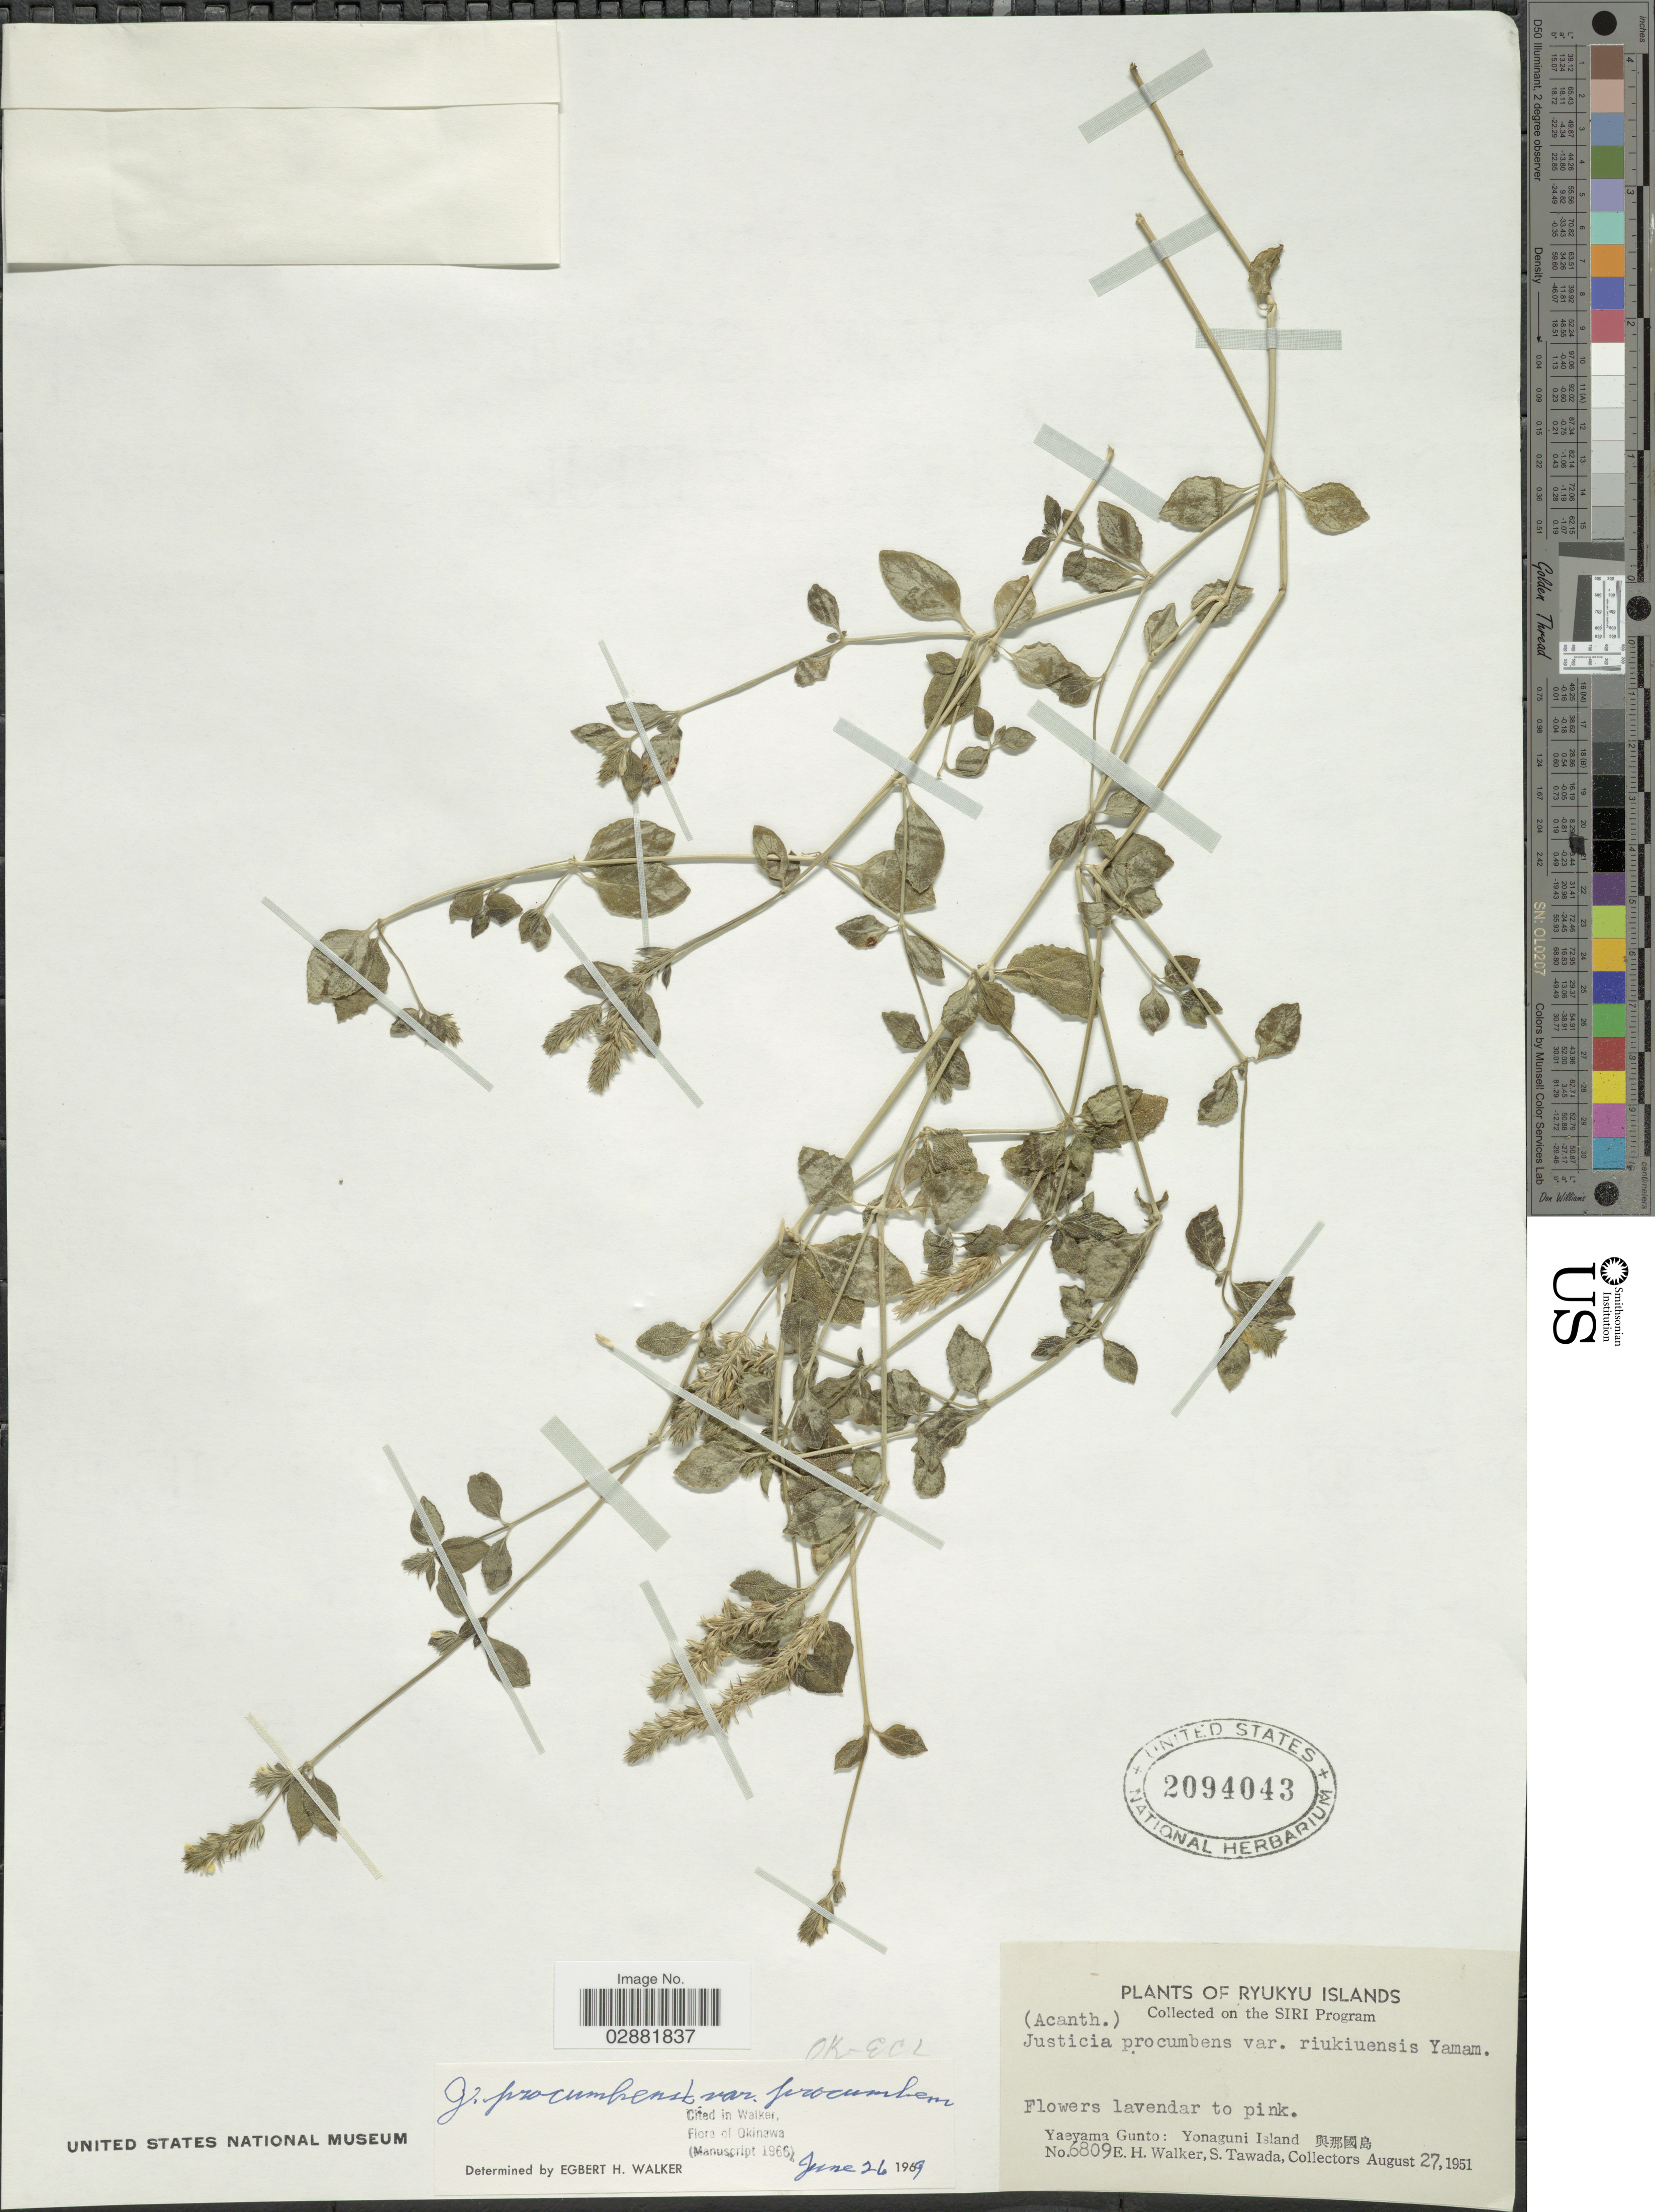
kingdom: Plantae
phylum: Tracheophyta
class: Magnoliopsida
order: Lamiales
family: Acanthaceae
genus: Justicia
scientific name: Justicia procumbens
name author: L.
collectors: E. H. Walker & S. Tawada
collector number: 6809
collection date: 1951-08-27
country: Japan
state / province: Okinawa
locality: Ryukyu Islands, Yaeyama Gunto, Yonaguni Island X.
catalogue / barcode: US 2094043